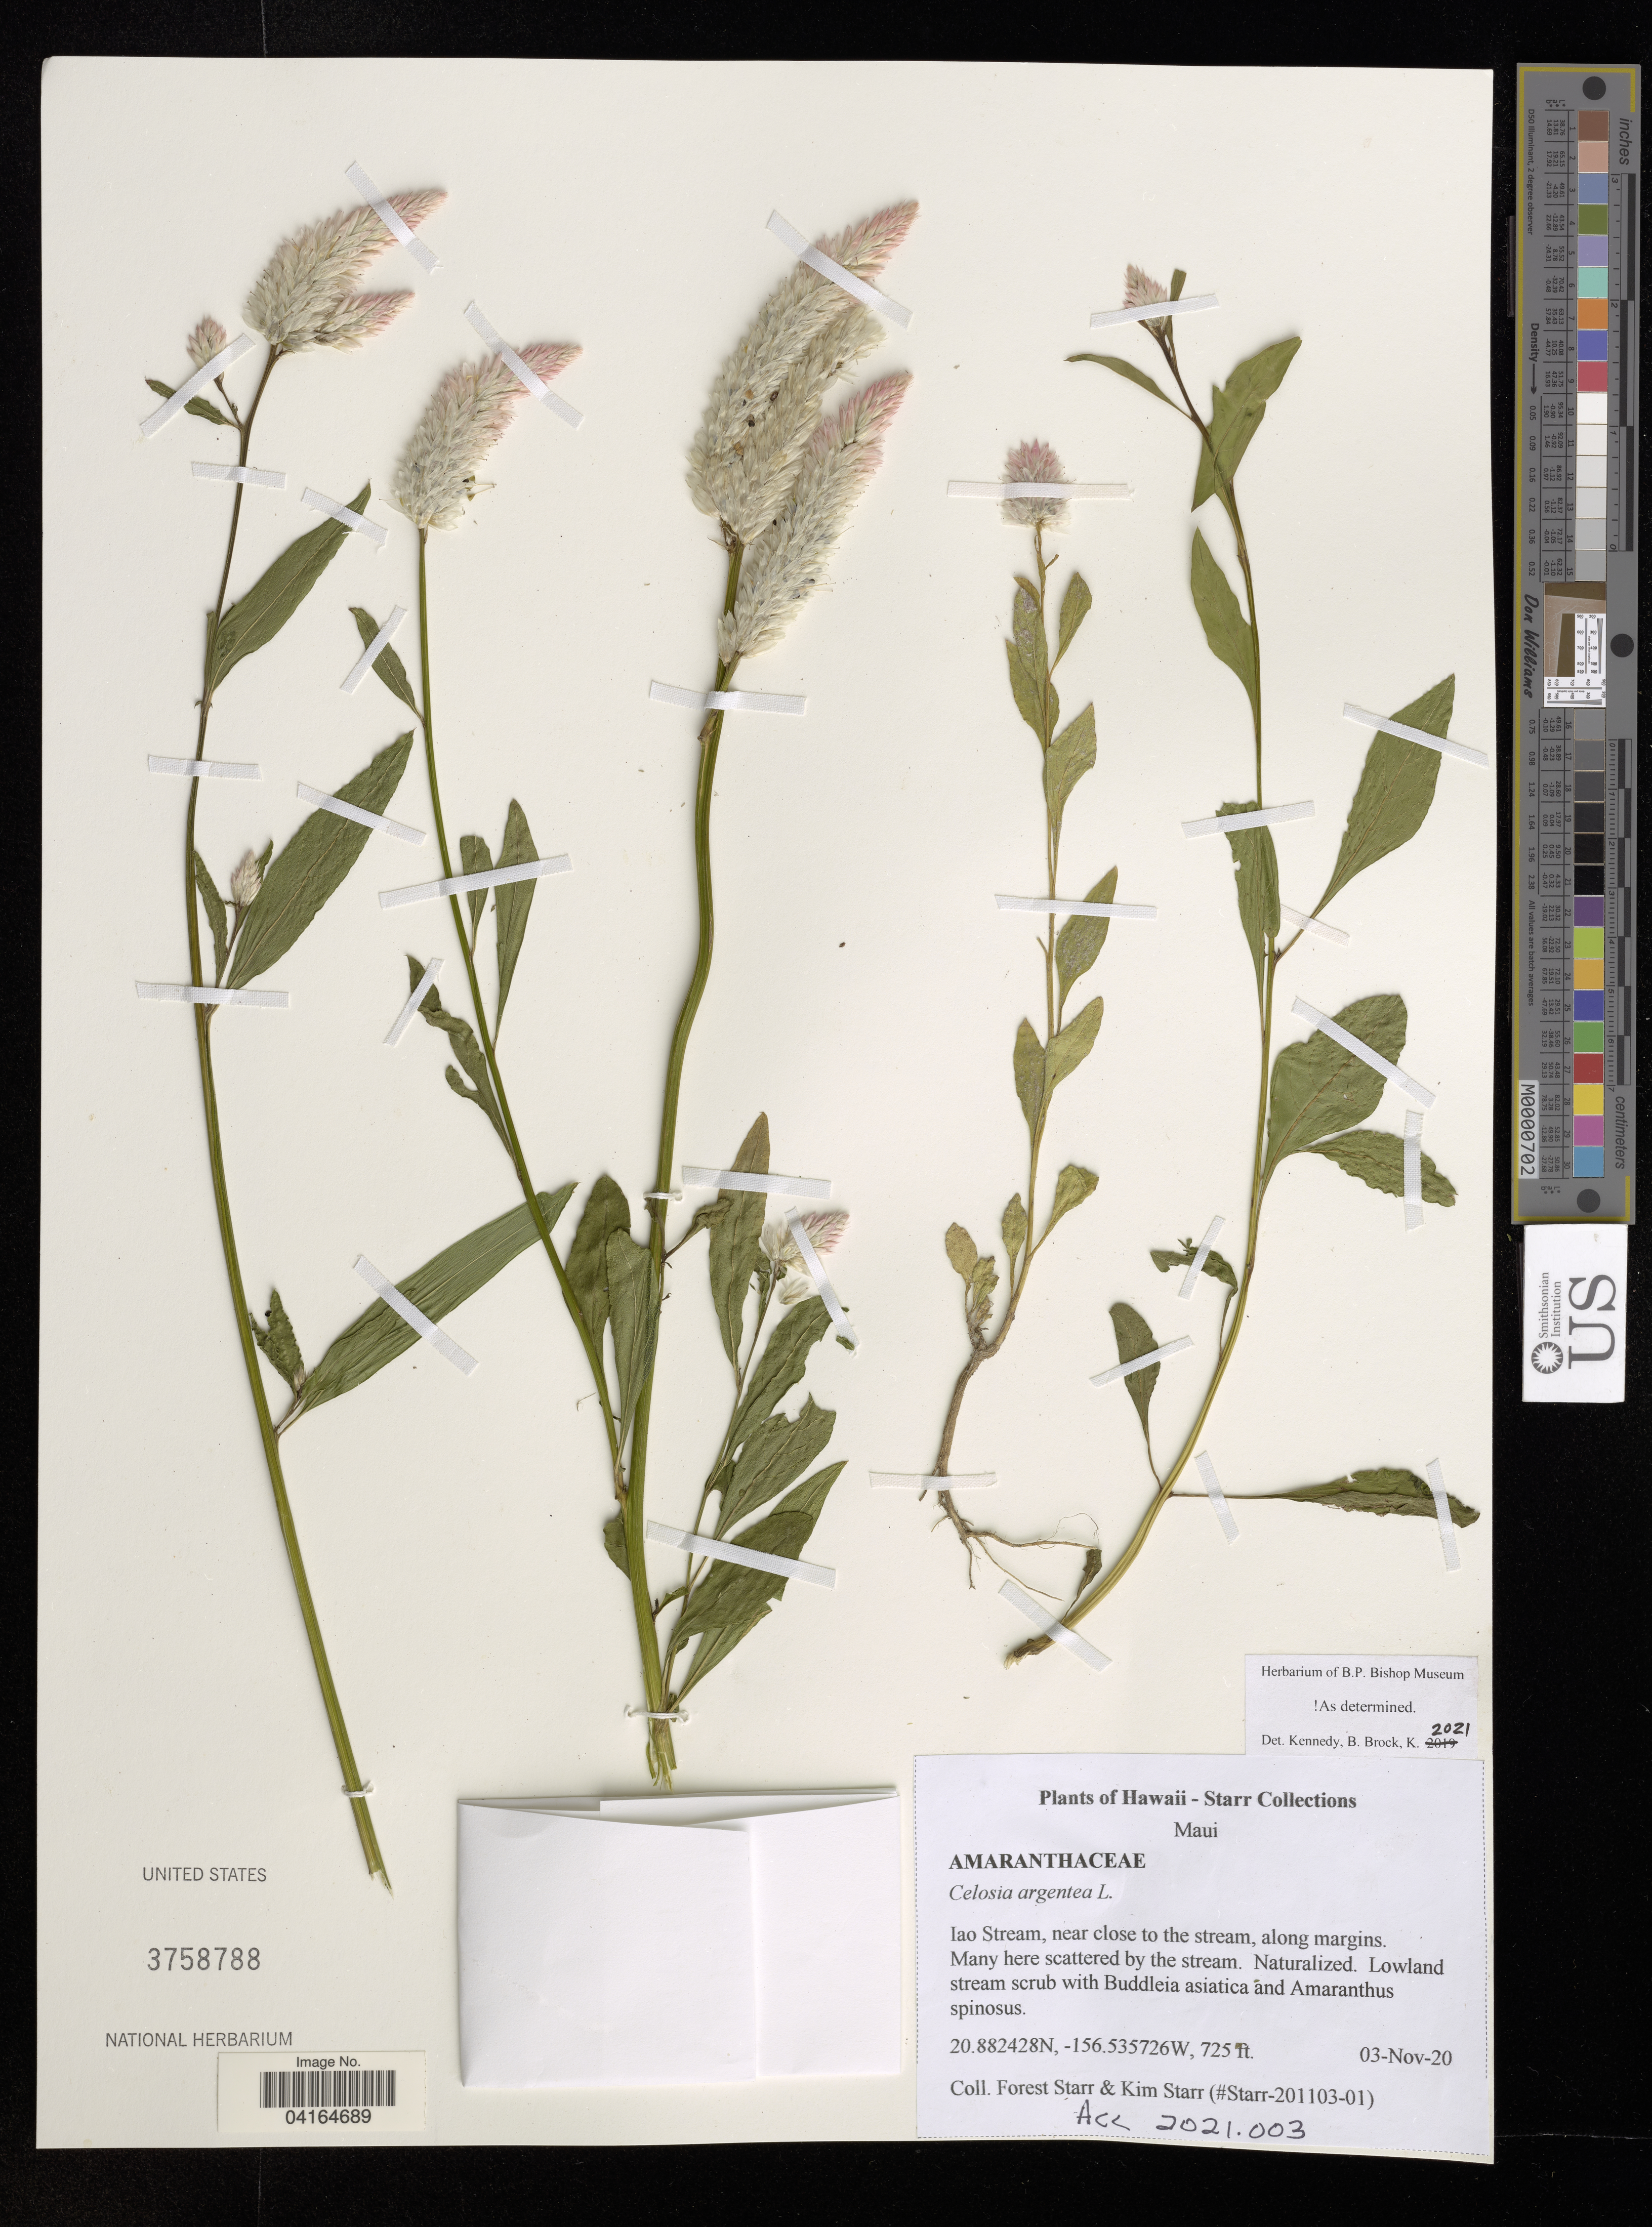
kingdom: Plantae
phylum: Tracheophyta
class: Magnoliopsida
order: Caryophyllales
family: Amaranthaceae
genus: Celosia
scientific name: Celosia argentea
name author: L.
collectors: F. Starr & K. Starr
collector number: Starr-201103-01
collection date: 1920-11-03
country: United States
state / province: Hawaii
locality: Maui. Iao Stream, near close to the stream, along margins.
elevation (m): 221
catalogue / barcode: US 3758788